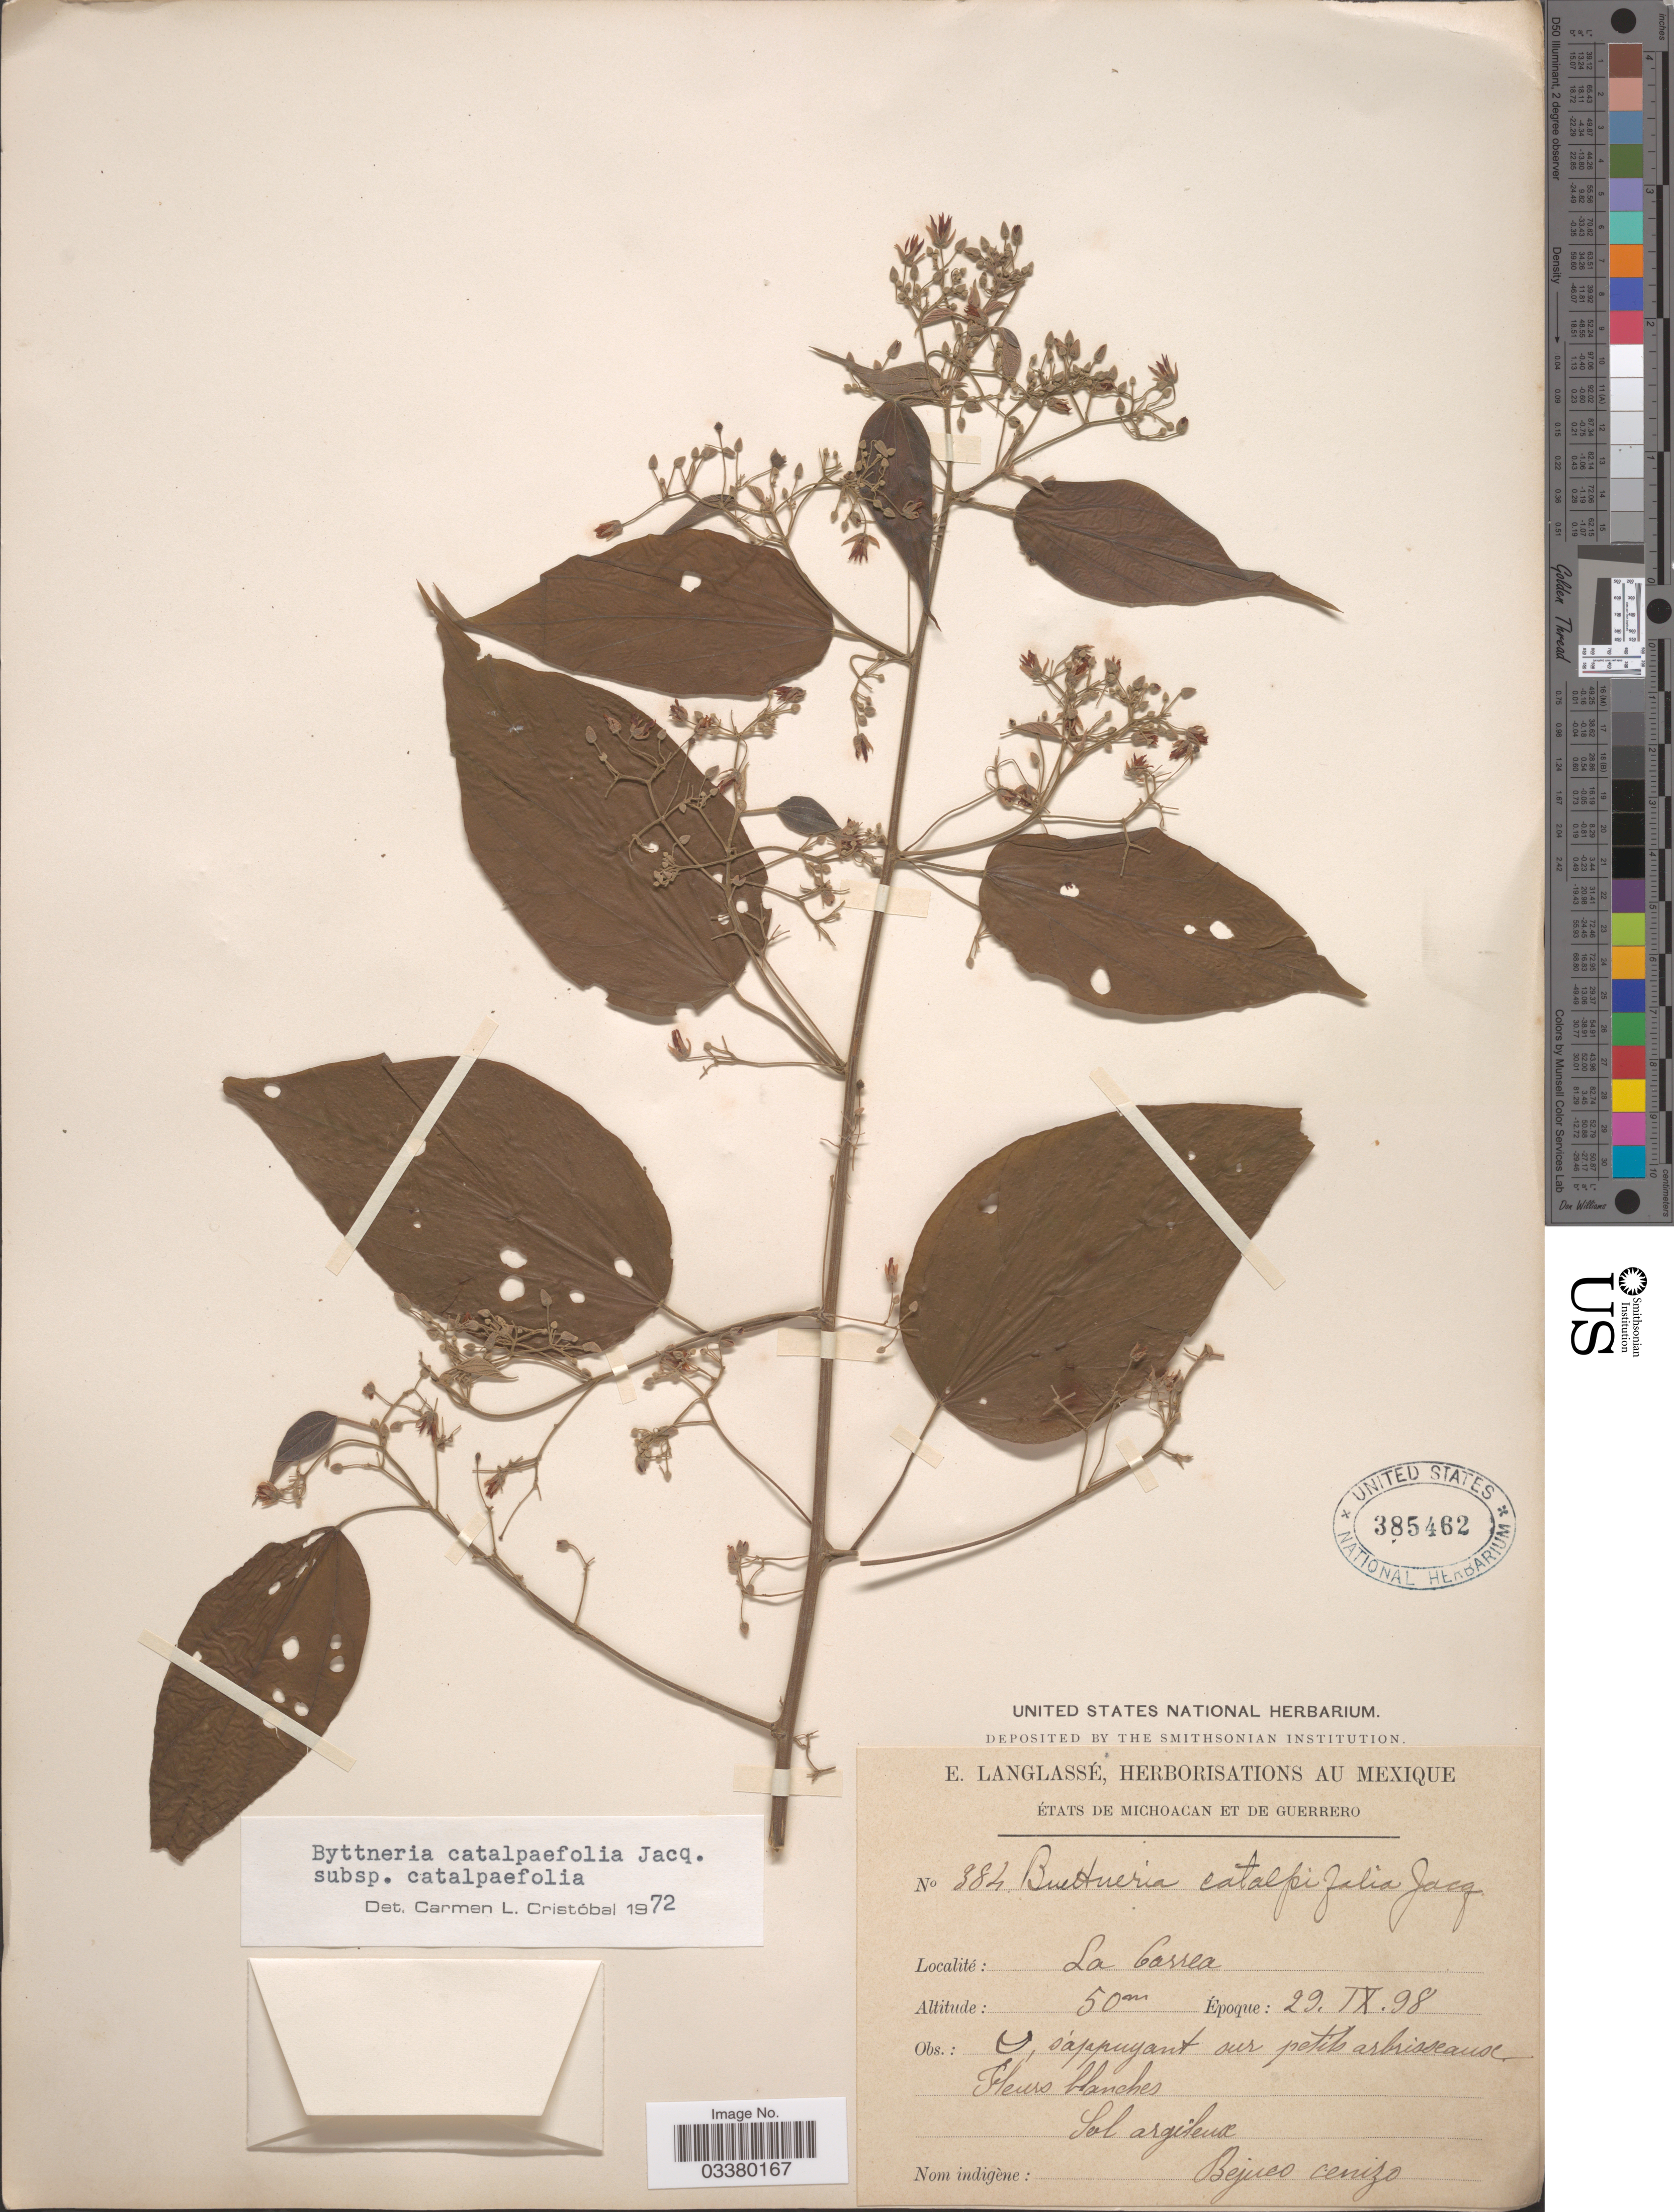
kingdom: Plantae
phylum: Tracheophyta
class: Magnoliopsida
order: Malvales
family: Malvaceae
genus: Byttneria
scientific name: Byttneria catalpifolia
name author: Jacq.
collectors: E. Langlassé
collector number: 384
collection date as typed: Transcribed d/m/y: 29/9/98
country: Mexico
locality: États de Michoacan et de Guerrero. La Correa.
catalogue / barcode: US 385462